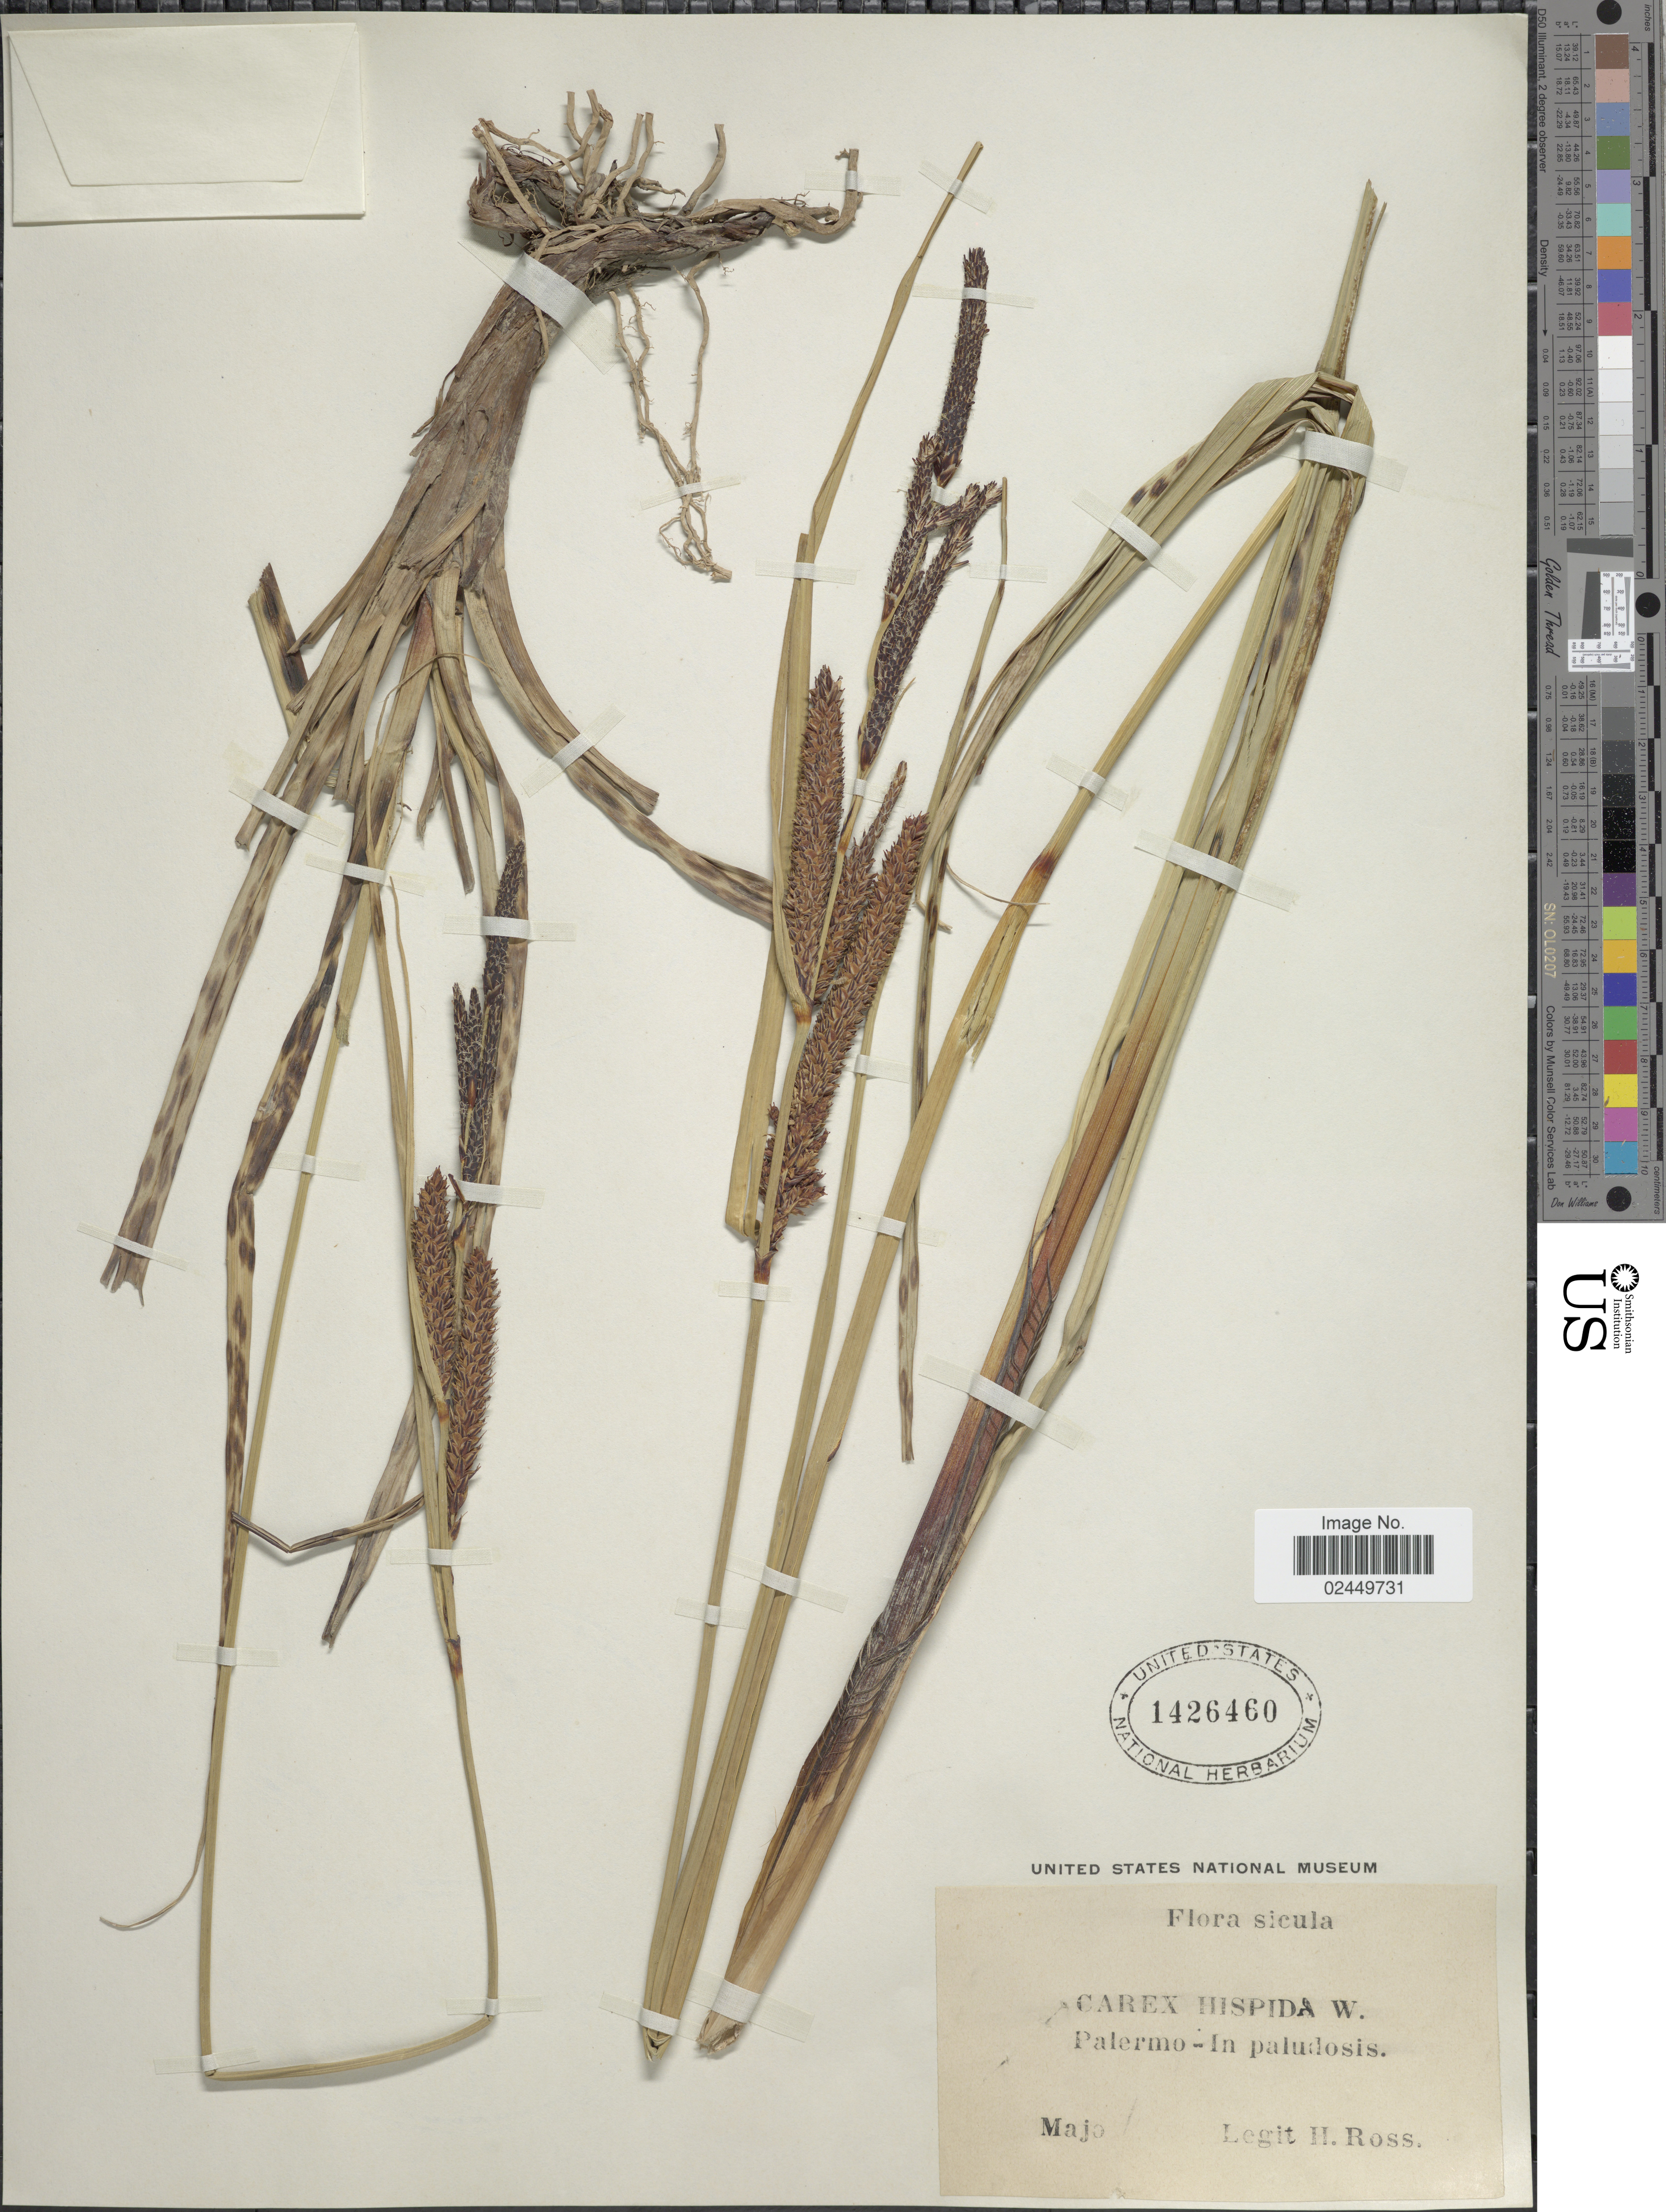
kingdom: Plantae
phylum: Tracheophyta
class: Liliopsida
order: Poales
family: Cyperaceae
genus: Carex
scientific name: Carex hispida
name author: Willd. ex Schkuhr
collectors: H. Ross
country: Italy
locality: Sicula. Palermo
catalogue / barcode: US 1426460